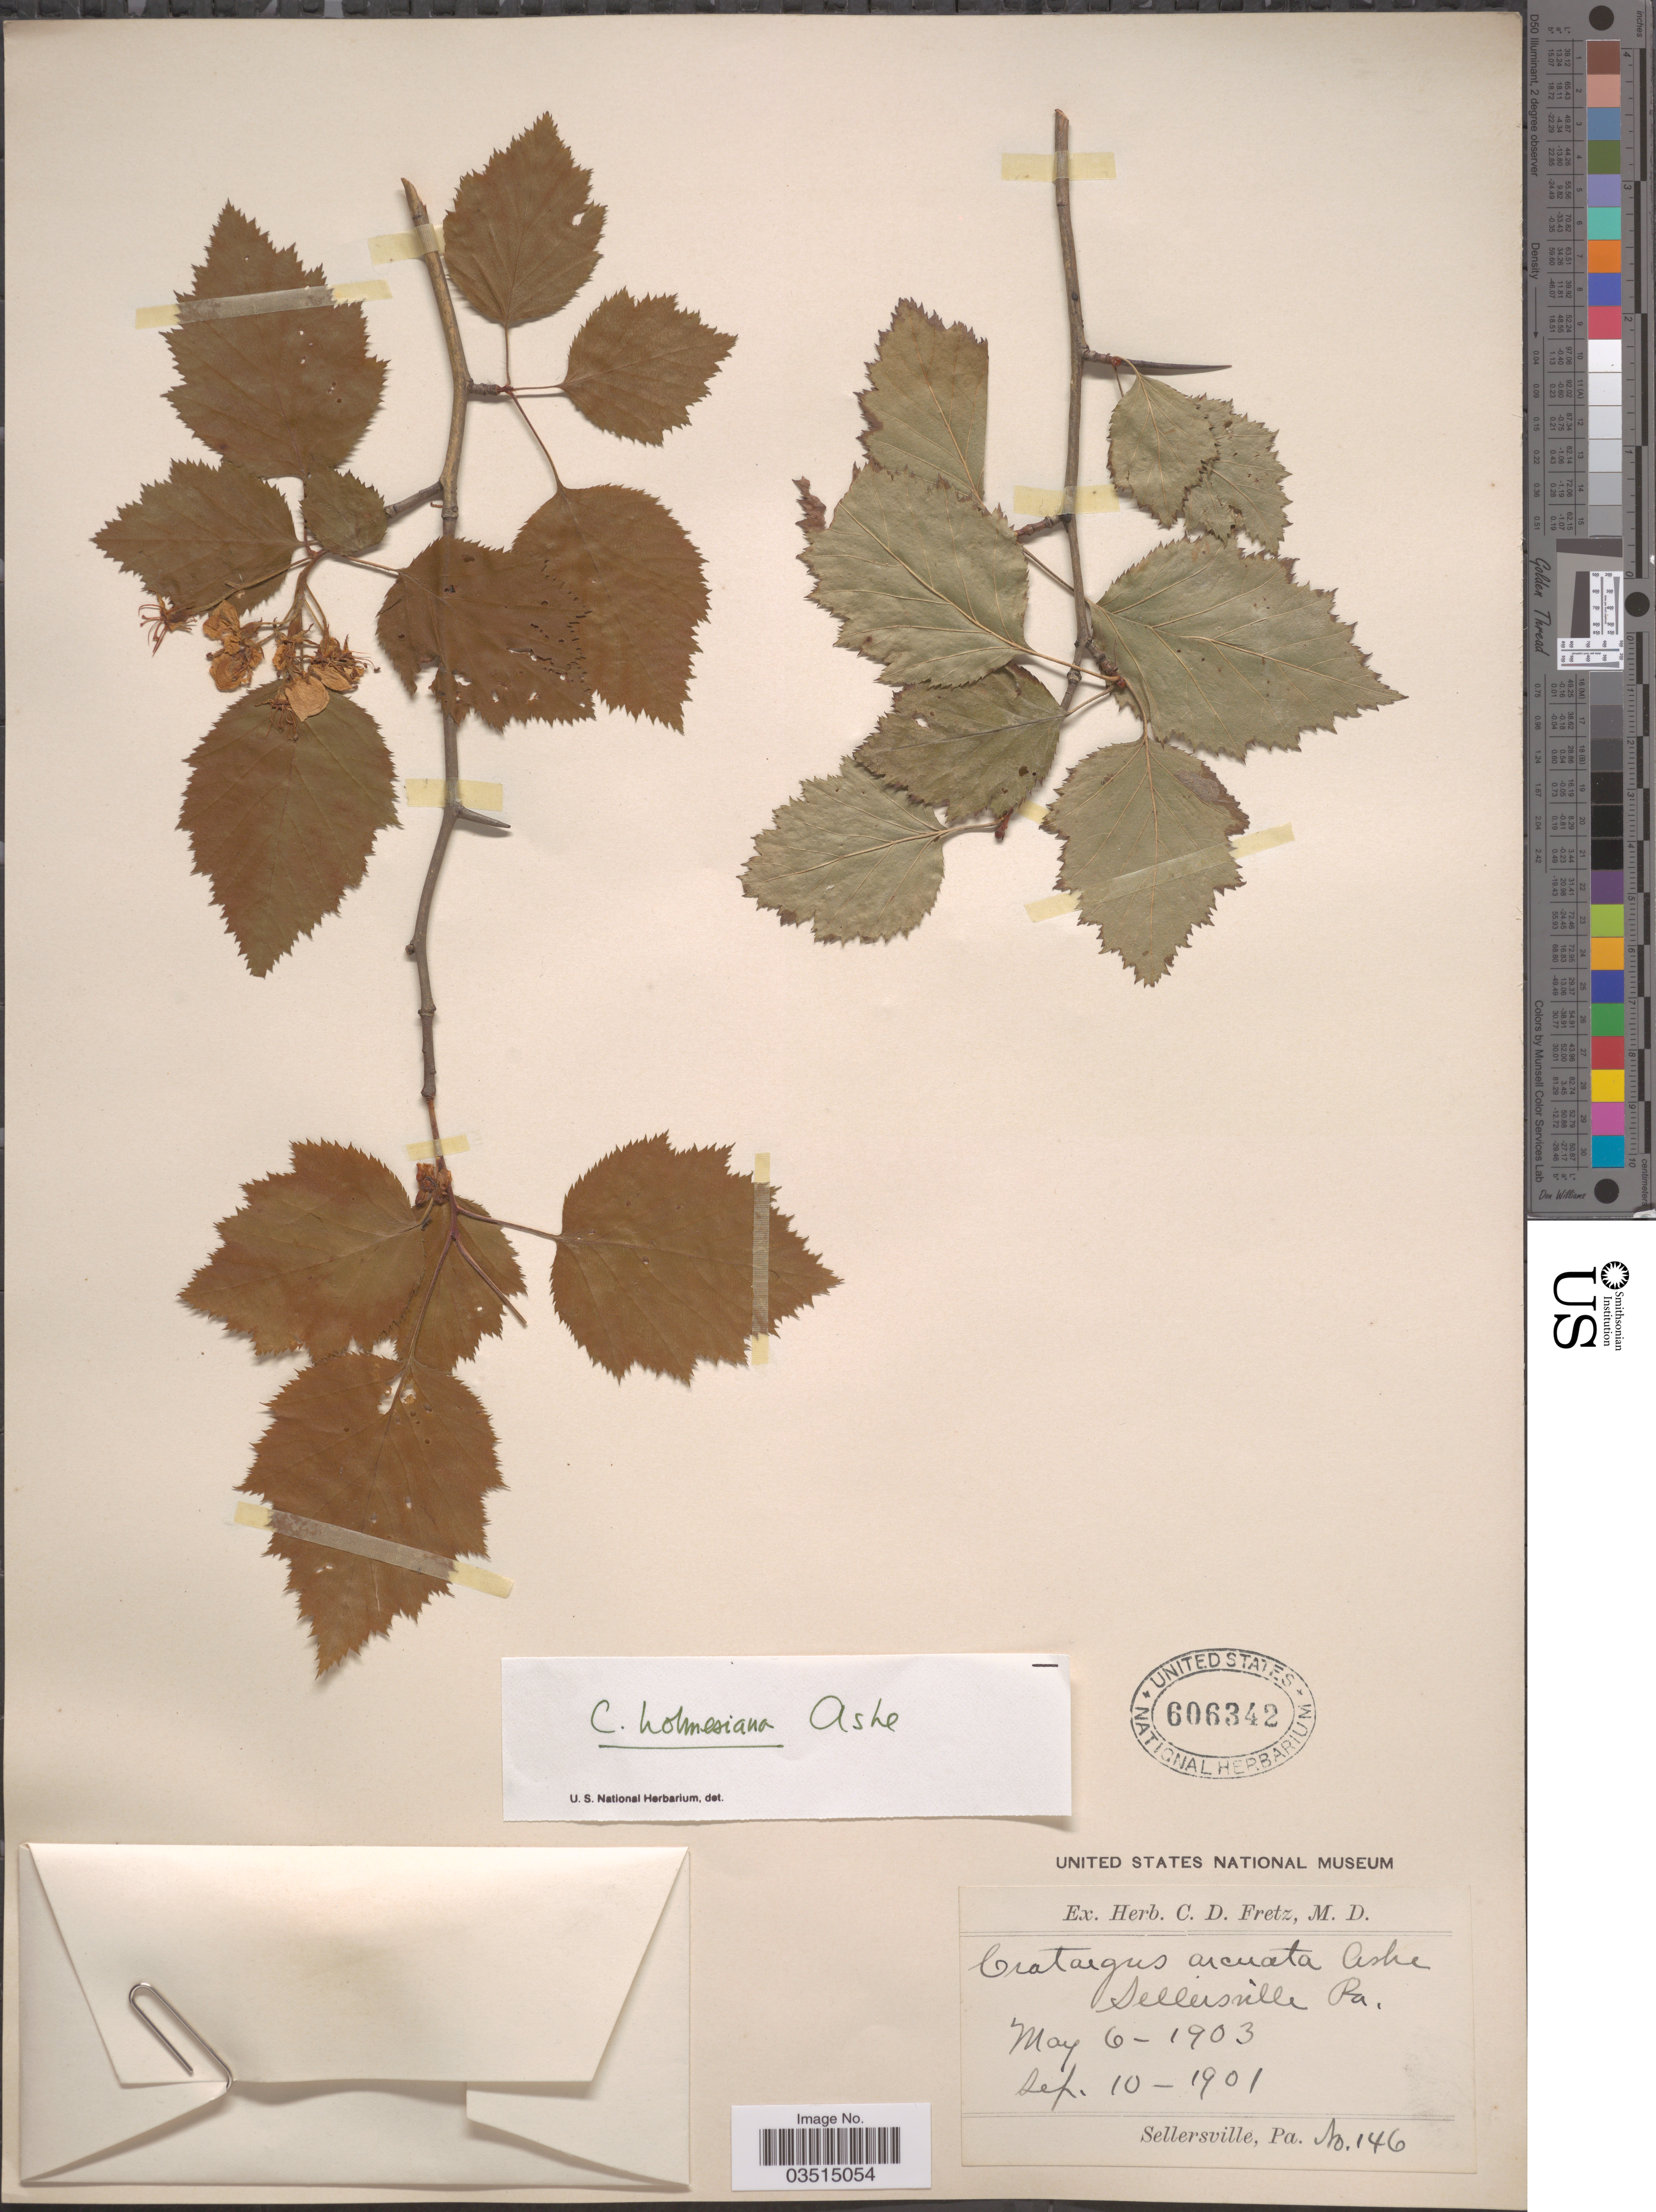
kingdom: Plantae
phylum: Tracheophyta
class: Magnoliopsida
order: Rosales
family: Rosaceae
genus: Crataegus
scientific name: Crataegus holmesiana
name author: Ashe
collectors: ex herb. C.D. Fretz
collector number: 146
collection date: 1901-09-10/1903-05-06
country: United States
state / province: Pennsylvania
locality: Sellersville.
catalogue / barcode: US 606342